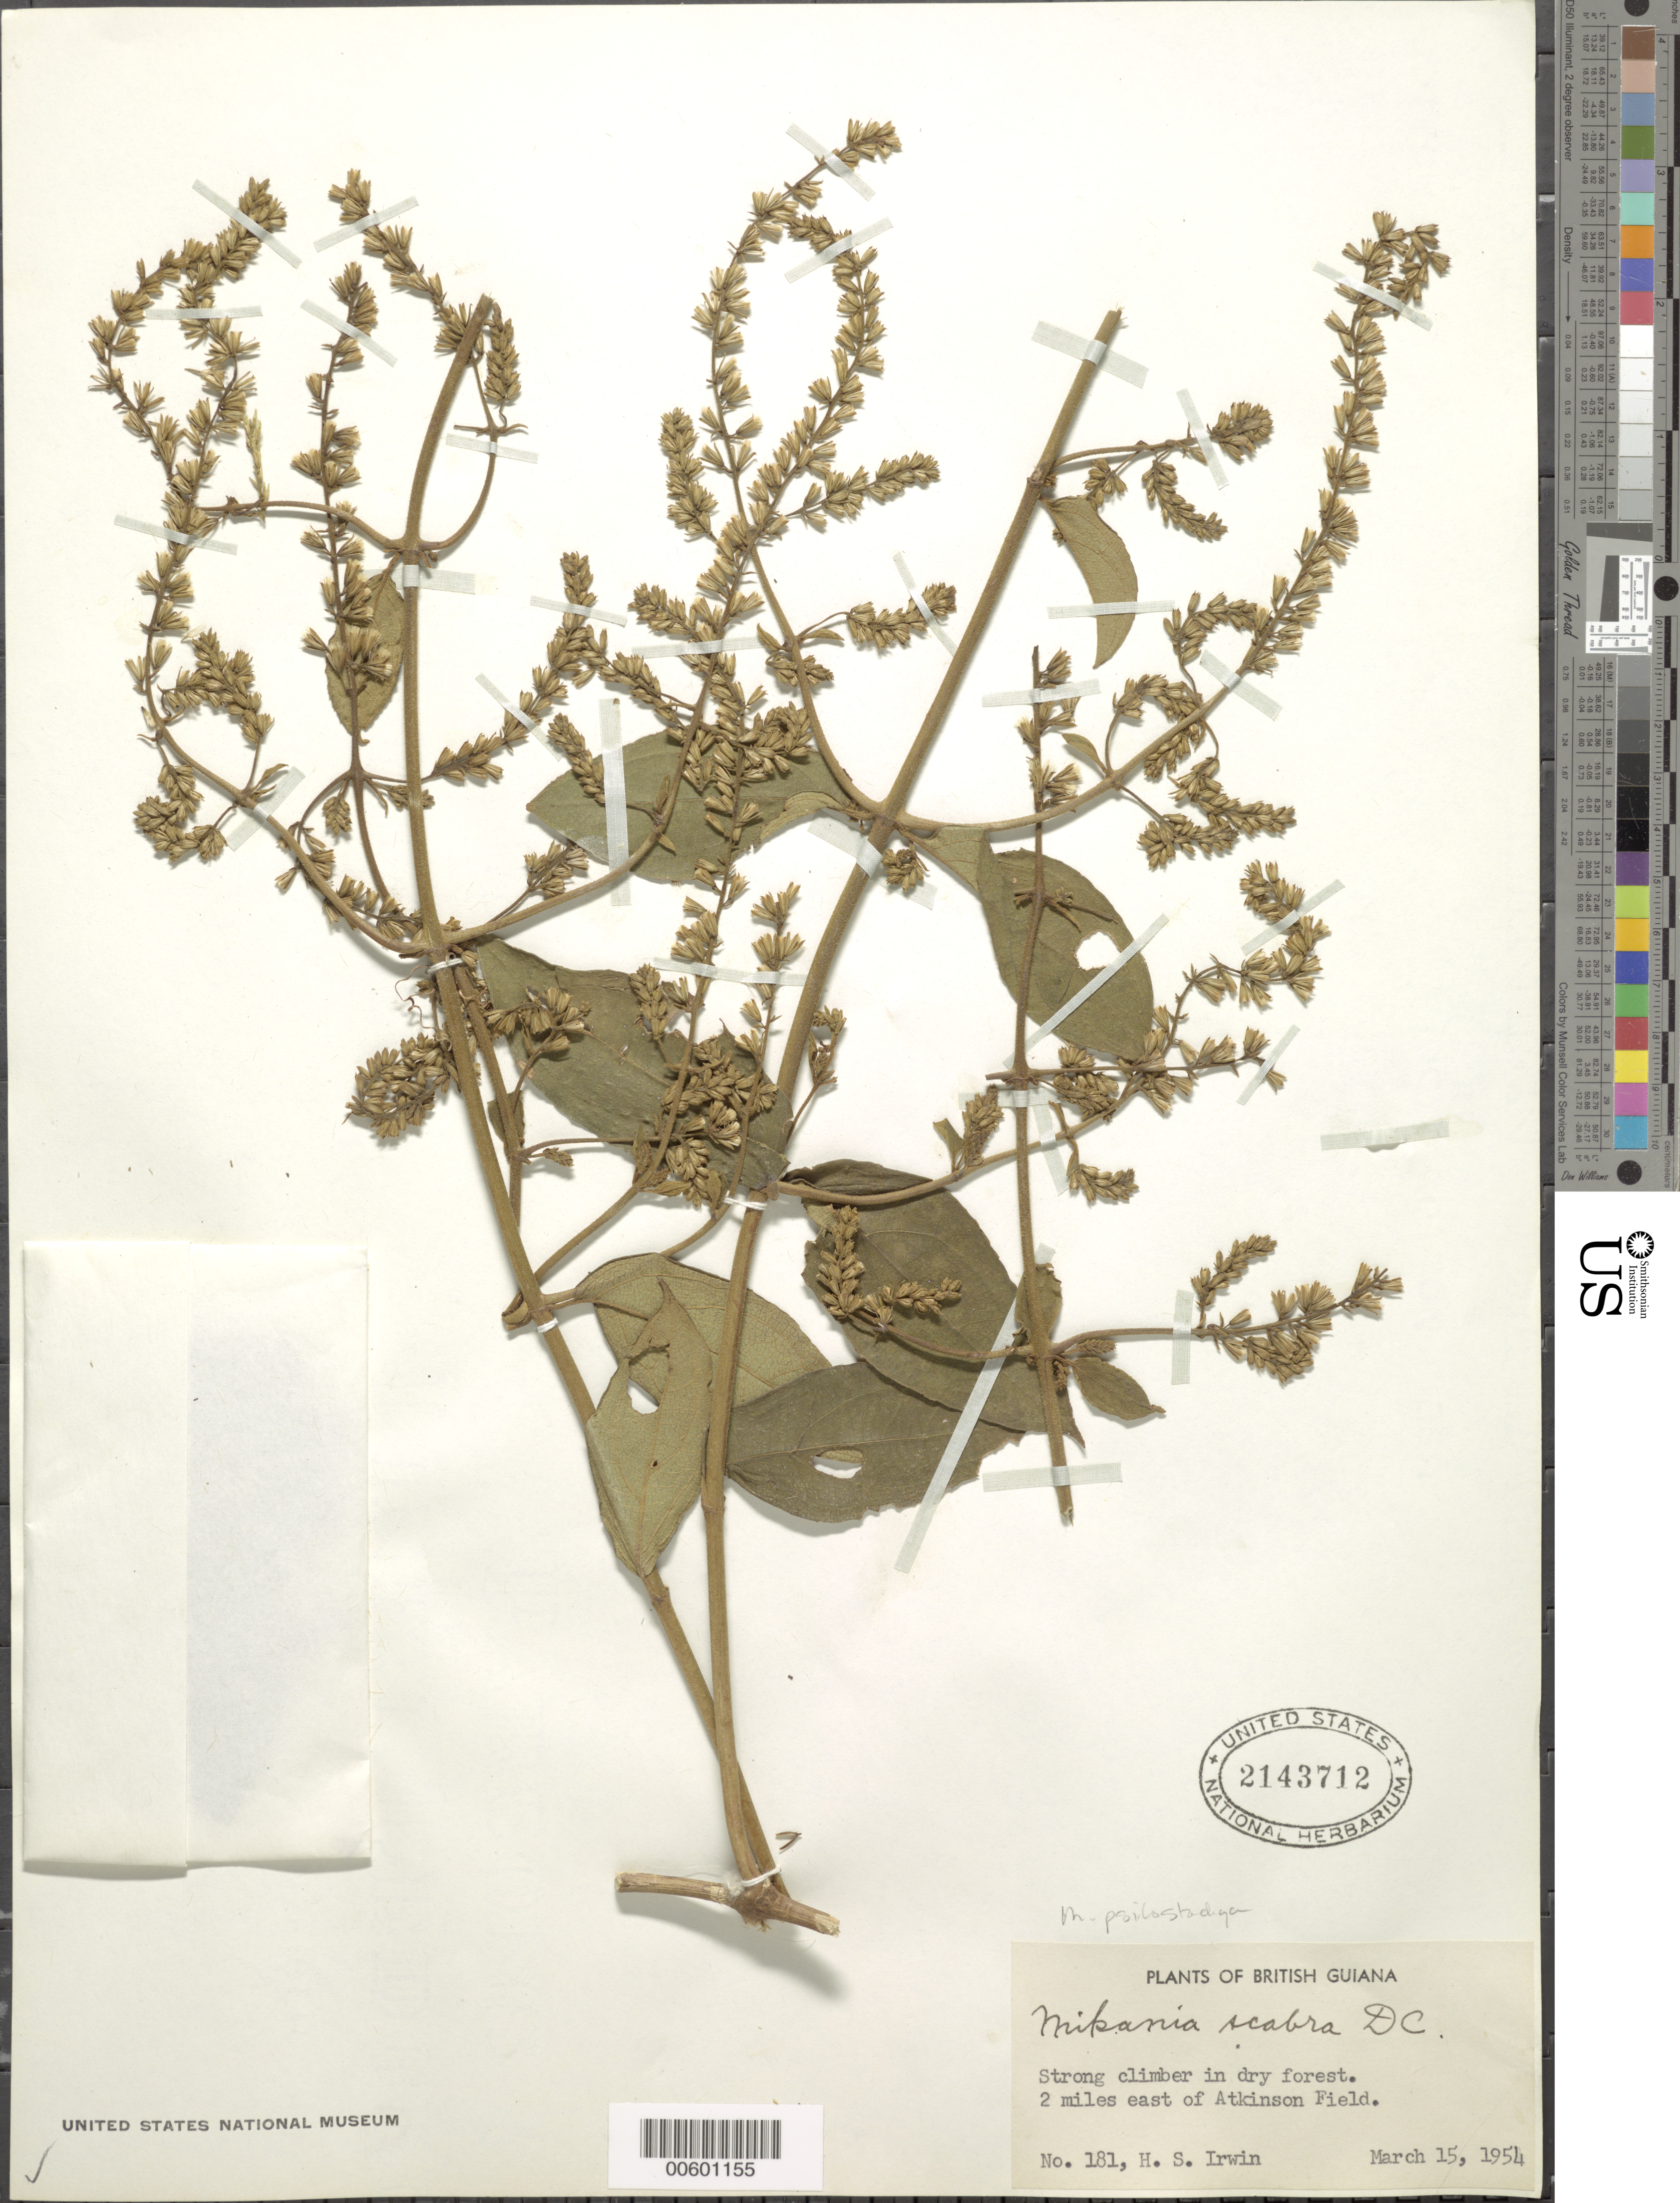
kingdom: Plantae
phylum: Tracheophyta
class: Magnoliopsida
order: Asterales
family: Asteraceae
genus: Mikania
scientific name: Mikania psilostachya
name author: DC.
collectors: H. Irwin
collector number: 181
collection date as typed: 15-Mar-54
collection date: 1954-03-15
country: Guyana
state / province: Demerara-Mahaica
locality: Atkinson Field, 2 mi. E of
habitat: Dry forest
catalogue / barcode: US 2143712